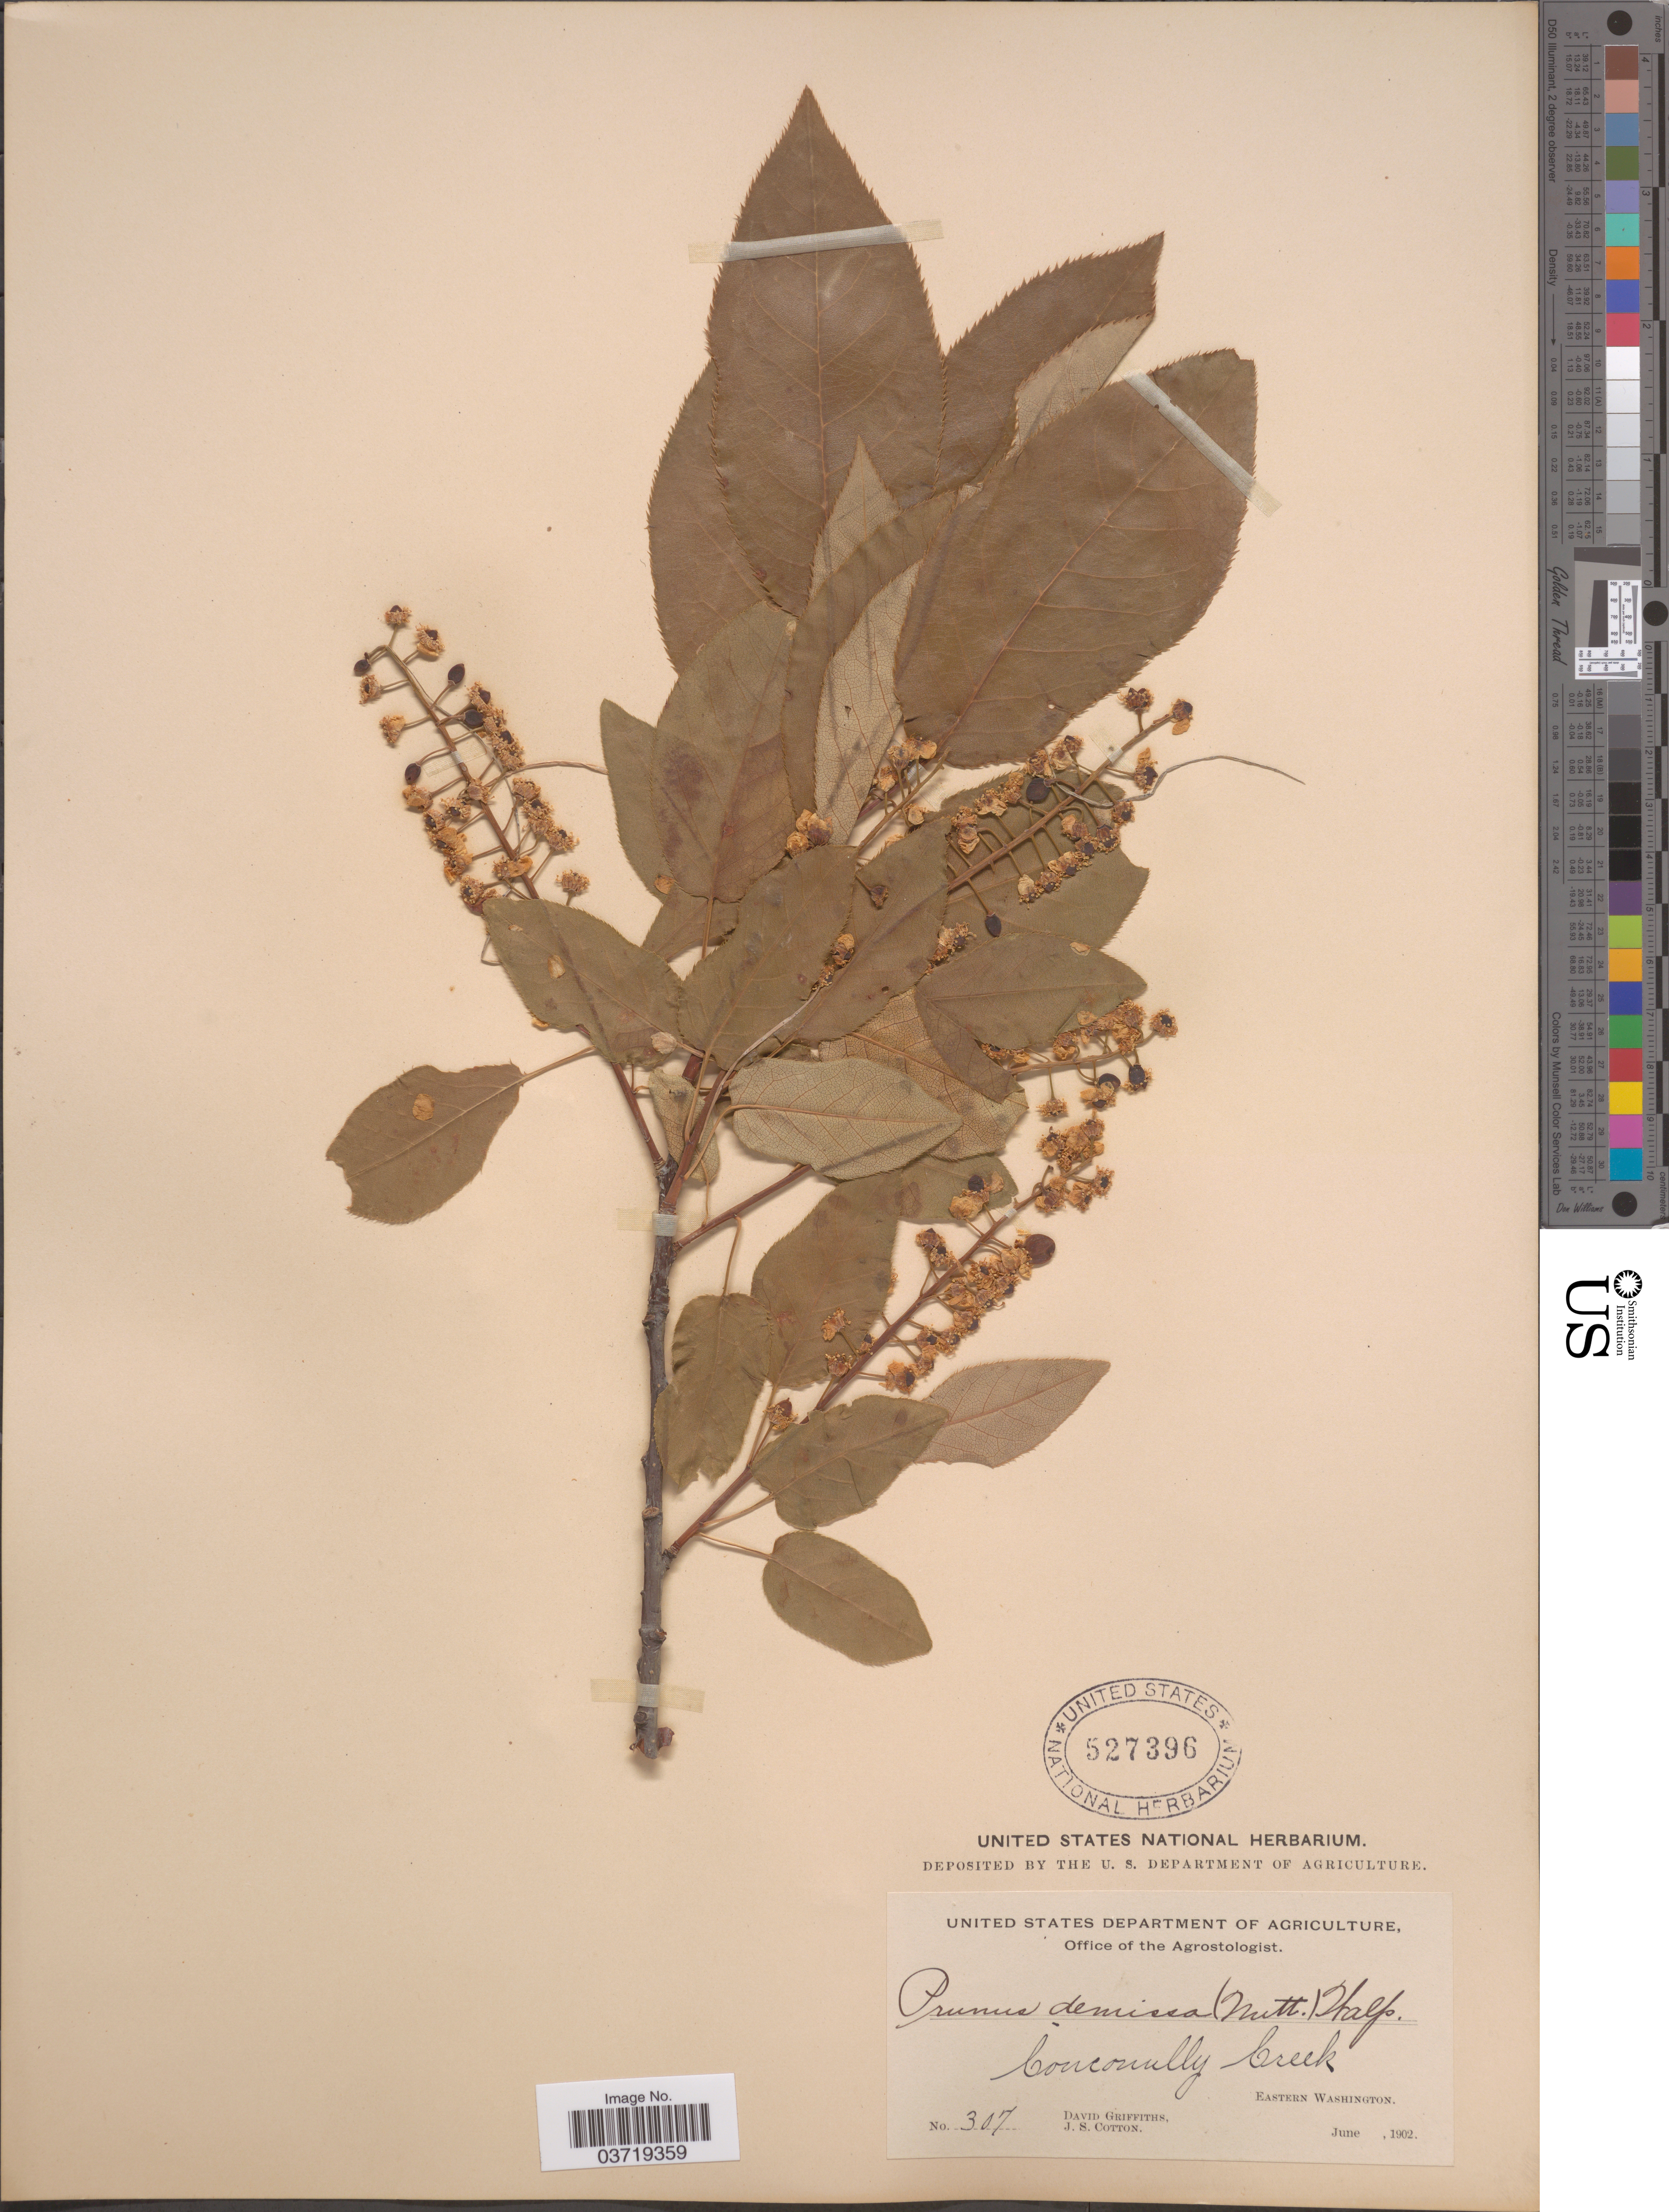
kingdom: Plantae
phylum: Tracheophyta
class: Magnoliopsida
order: Rosales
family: Rosaceae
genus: Prunus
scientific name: Prunus virginiana var. demissa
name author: (Nutt.) Torr.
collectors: D. Griffiths & J. S. Cotton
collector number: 307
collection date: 1902-06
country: United States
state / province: Washington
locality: Eastern Washington. Conconully Creek.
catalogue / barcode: US 527396